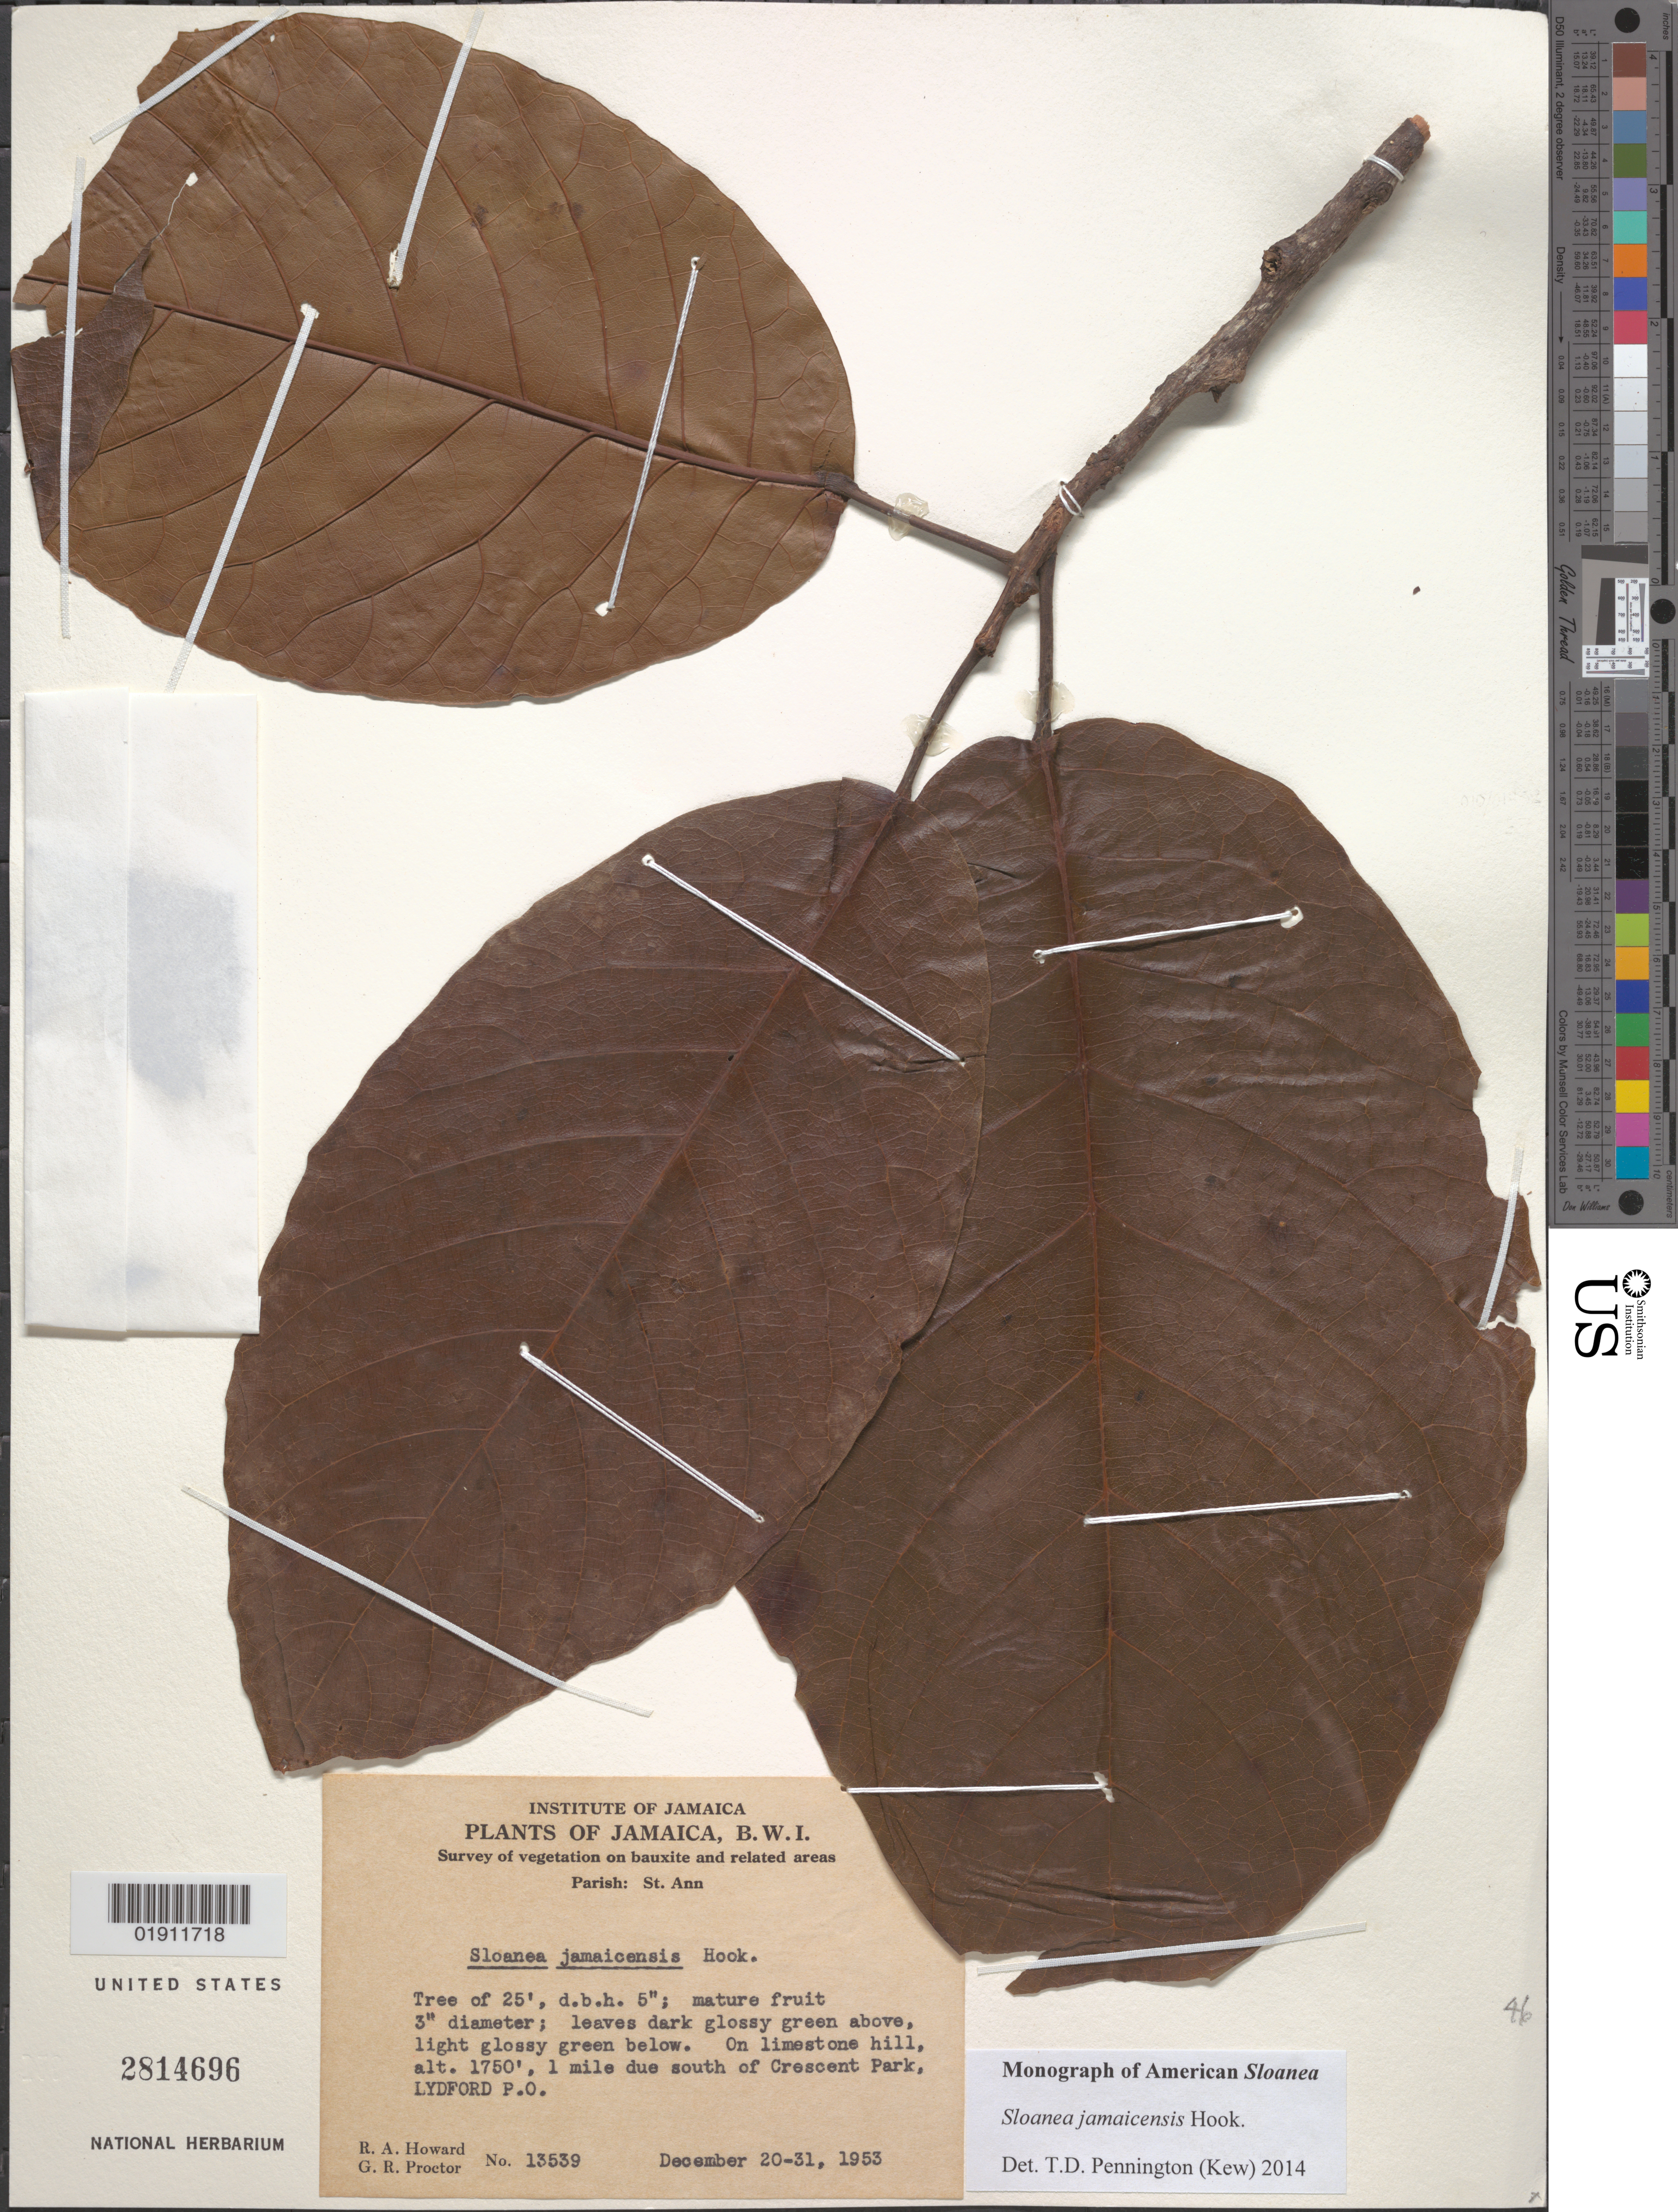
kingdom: Plantae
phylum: Tracheophyta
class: Magnoliopsida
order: Oxalidales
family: Elaeocarpaceae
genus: Sloanea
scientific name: Sloanea jamaicensis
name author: Hook.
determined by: Pennington, T. D., (K)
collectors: R. A. Howard & G. R. Proctor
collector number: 13539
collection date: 1953-12-20/1953-12-31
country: Jamaica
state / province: Saint Ann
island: Jamaica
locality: Lydford P.O., 1 mile due S of Crescent Park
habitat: On limestone hill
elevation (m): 533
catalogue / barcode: US 2814696